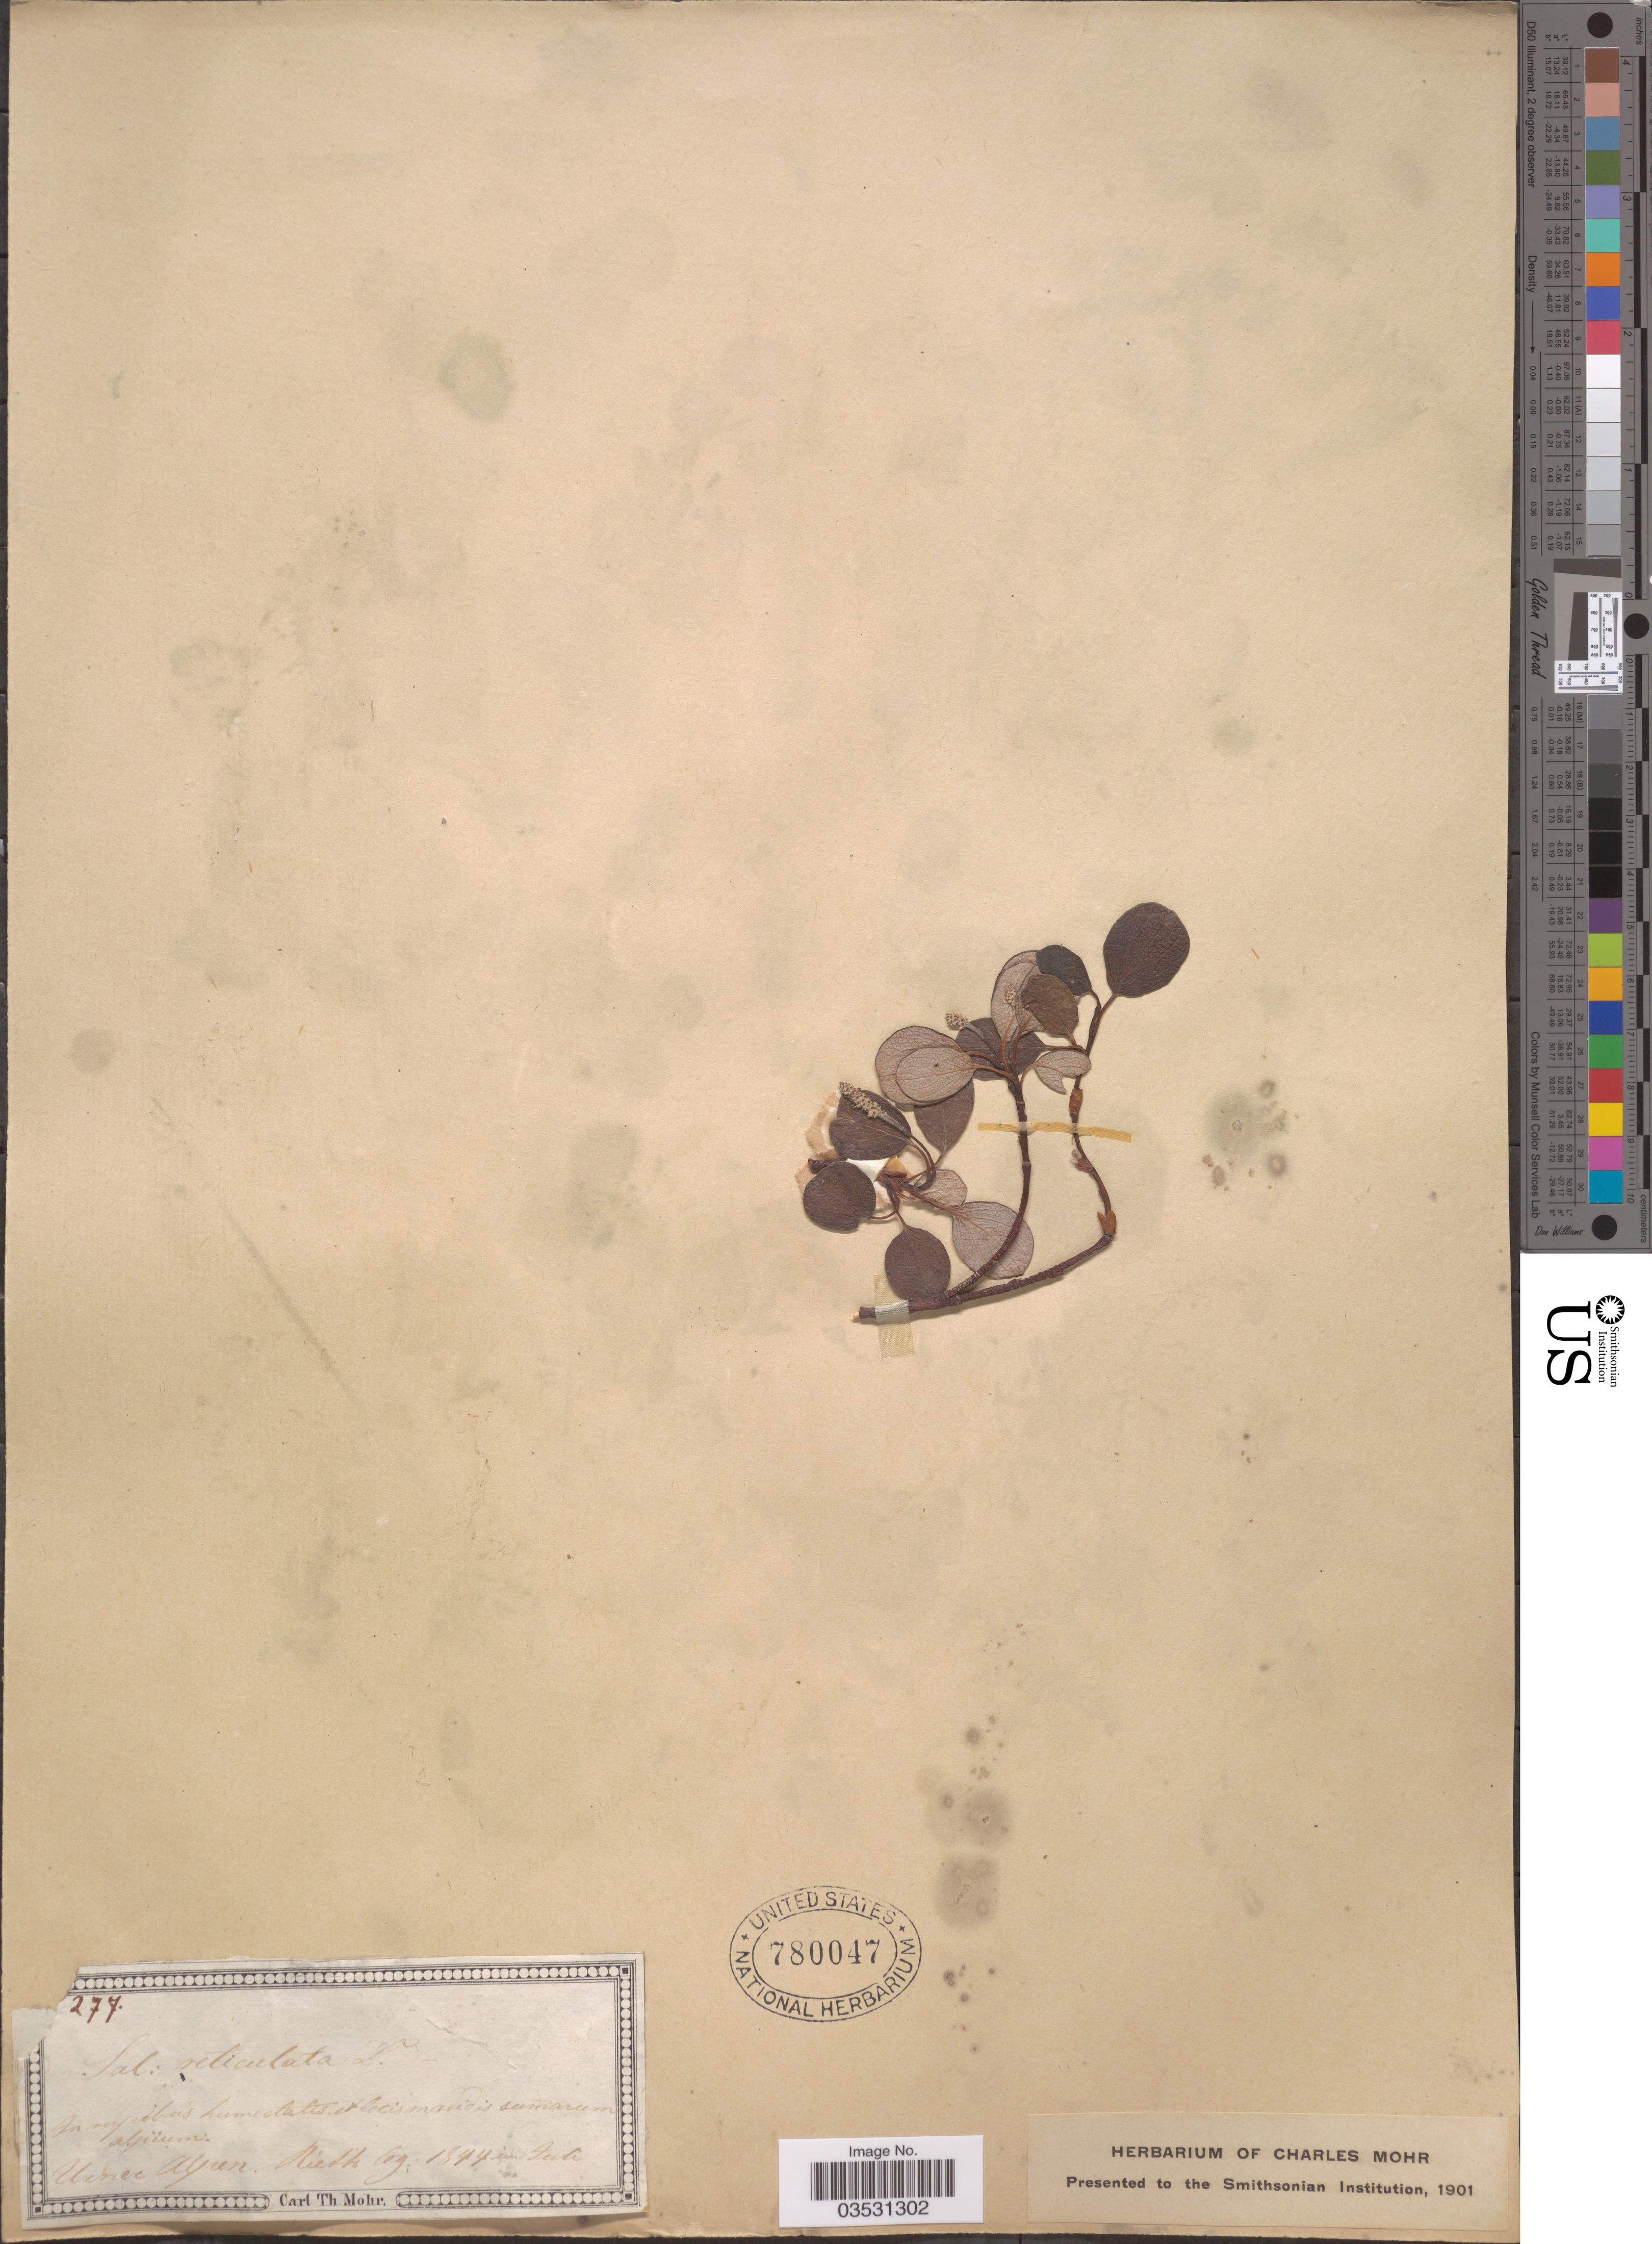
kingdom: Plantae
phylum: Tracheophyta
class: Magnoliopsida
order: Malpighiales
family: Salicaceae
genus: Salix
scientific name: Salix reticulata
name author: L.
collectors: Rietto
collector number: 277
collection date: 1844-07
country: Switzerland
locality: Urner Alpen.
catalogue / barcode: US 780047